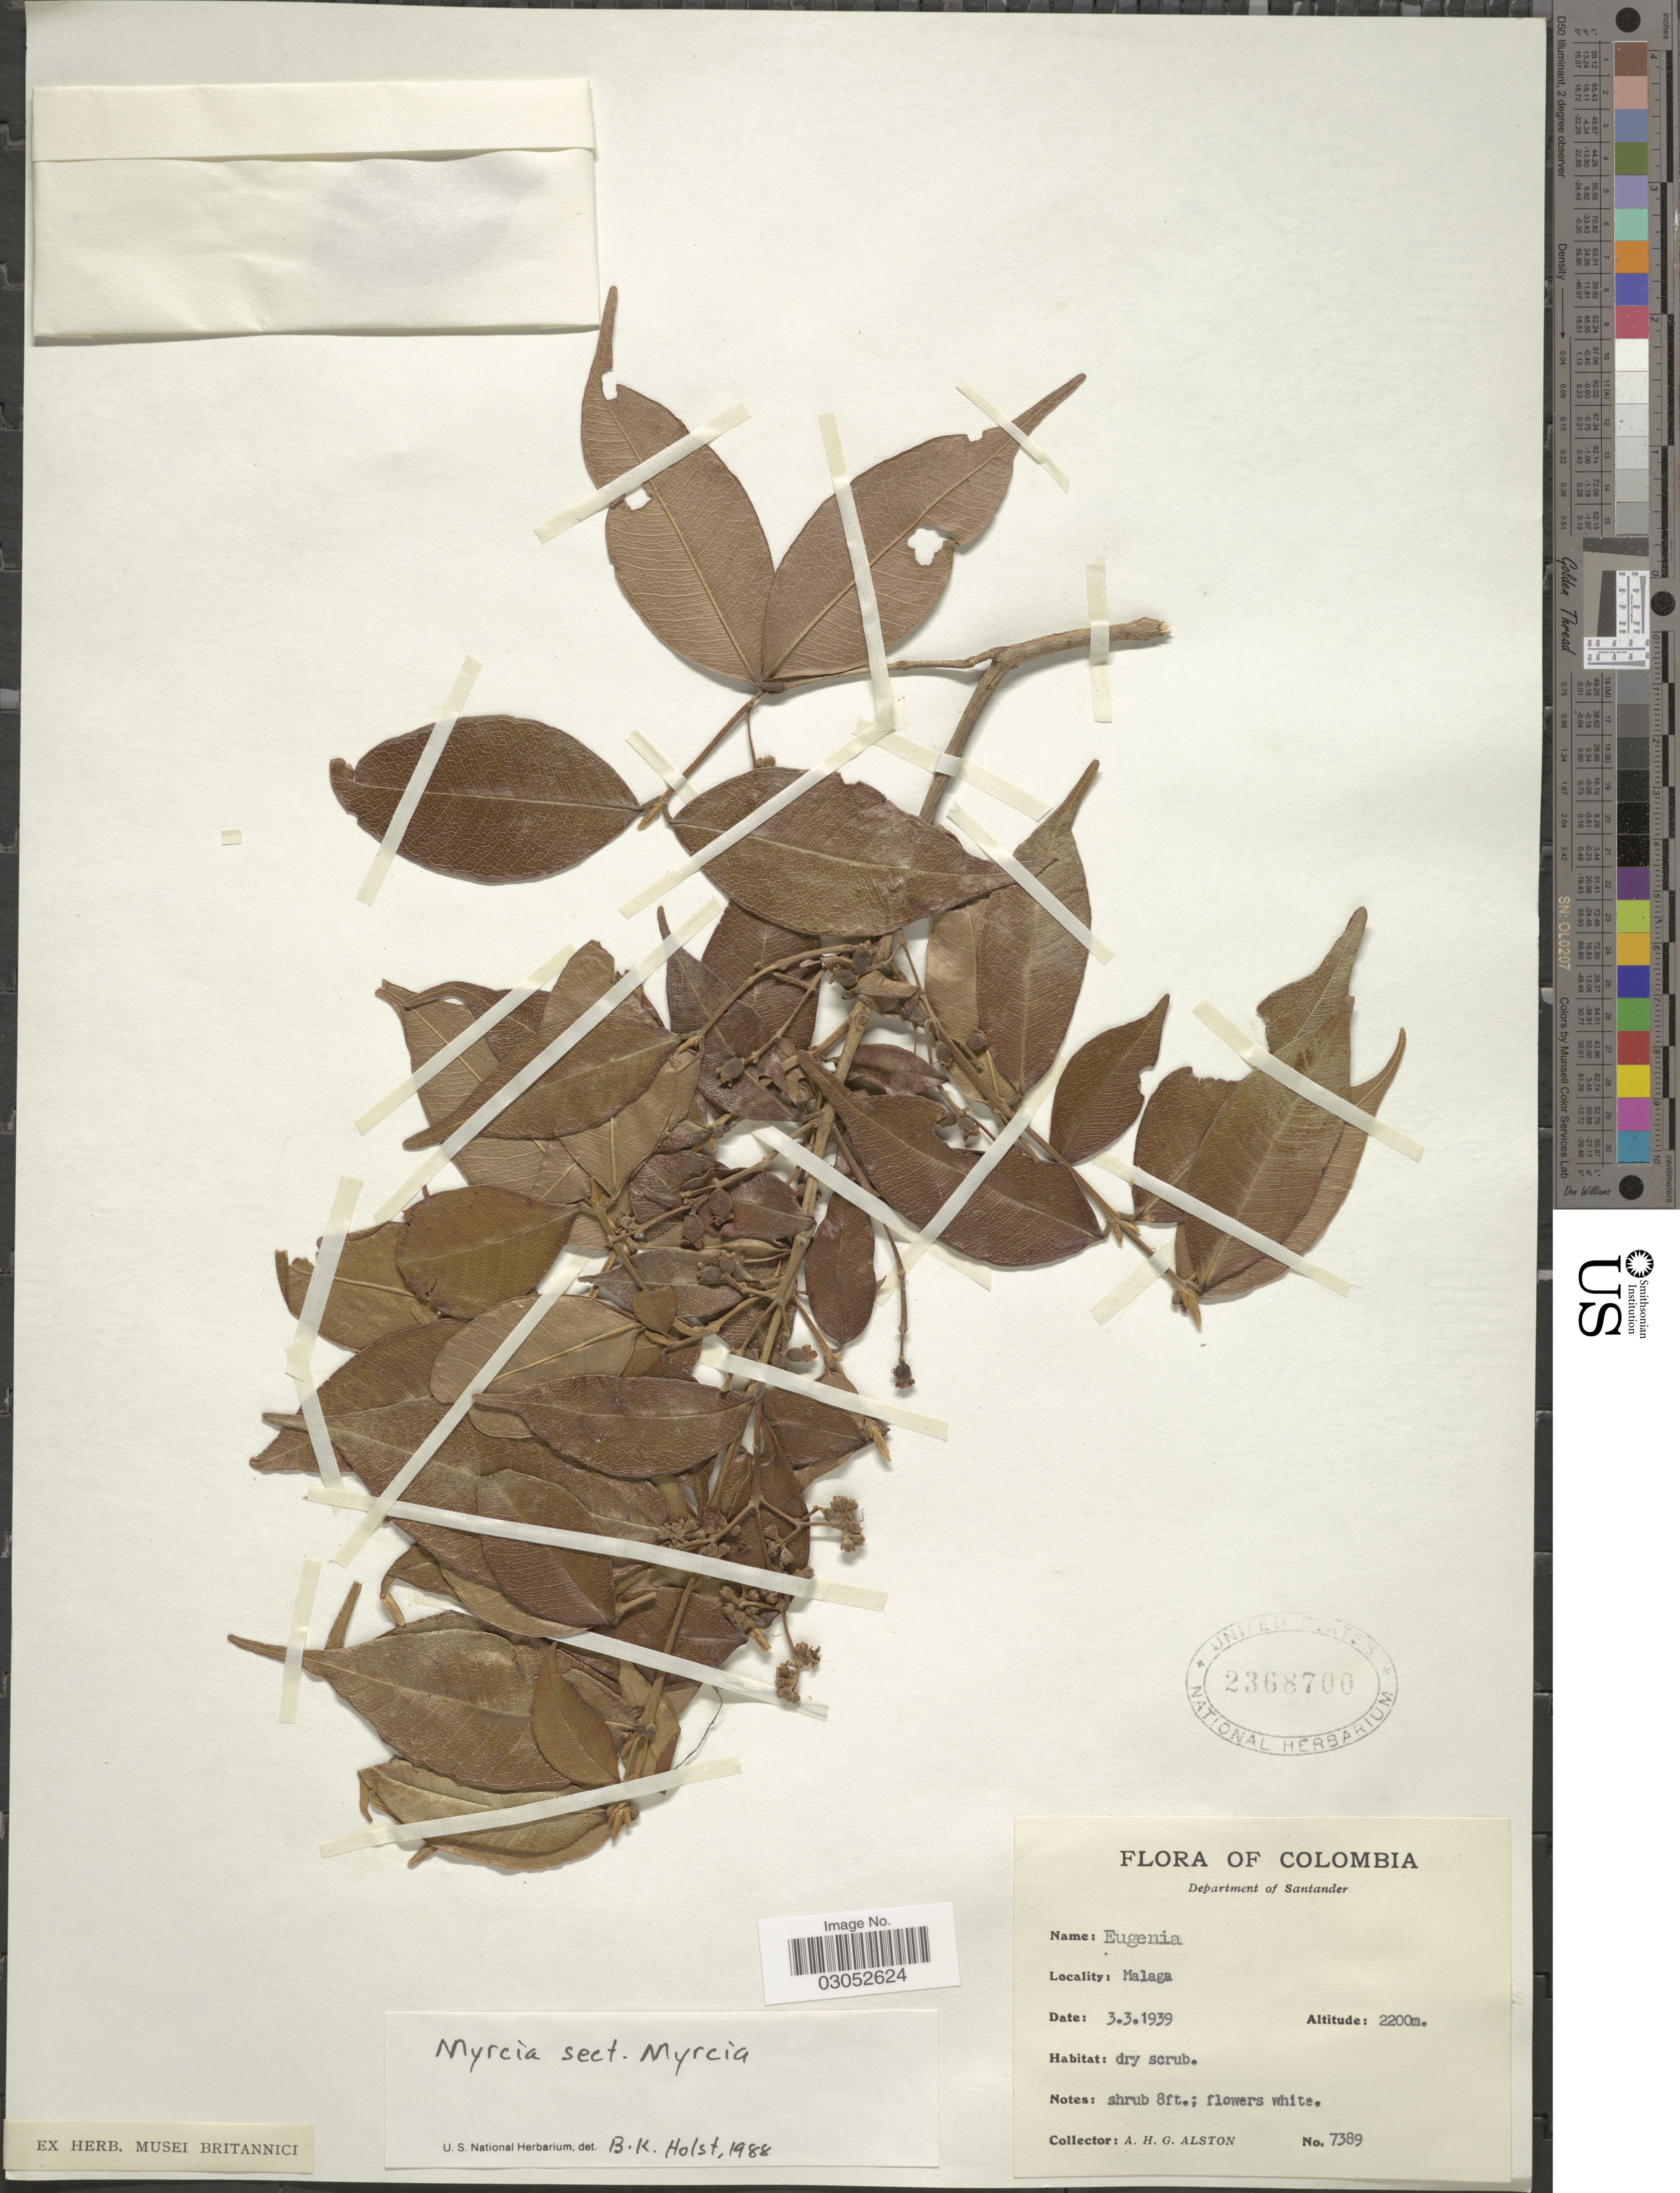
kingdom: Plantae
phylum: Tracheophyta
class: Magnoliopsida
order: Myrtales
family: Myrtaceae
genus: Myrcia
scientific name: Myrcia sp.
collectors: A. H. Alston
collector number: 7389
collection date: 1939-03-03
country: Colombia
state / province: Santander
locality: Department of Santander. Malaga.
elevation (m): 2200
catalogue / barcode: US 2368700